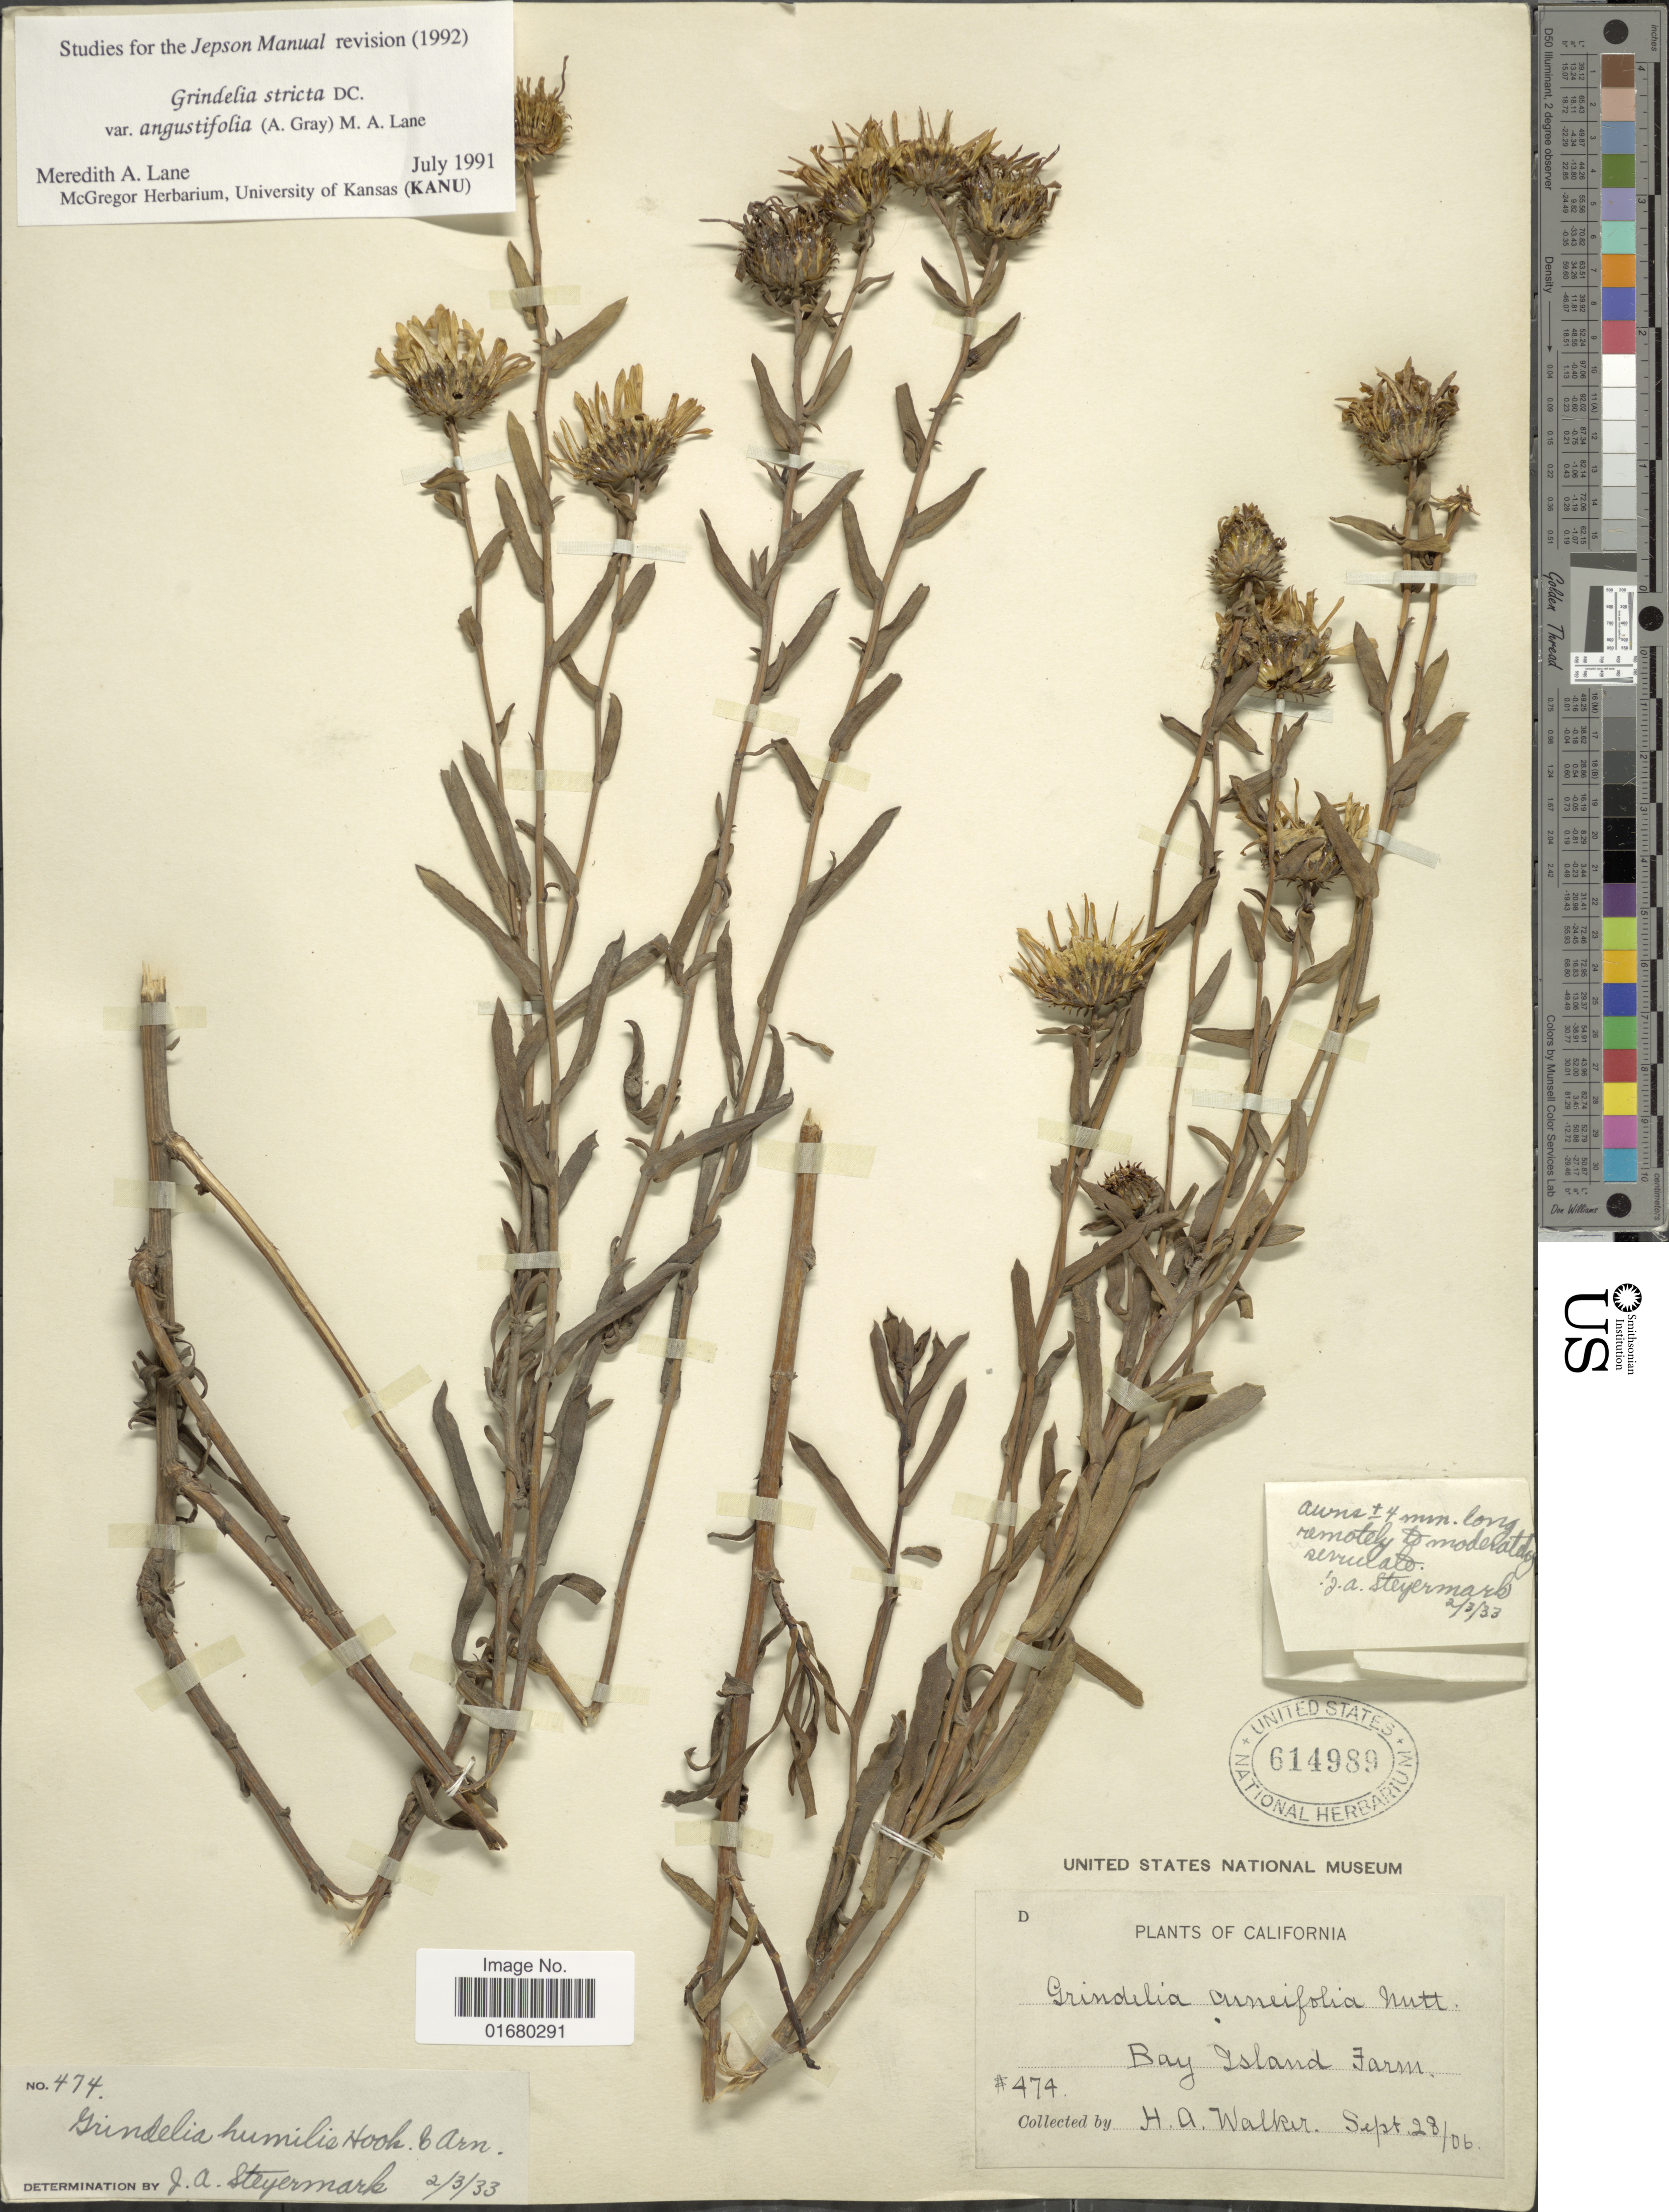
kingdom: Plantae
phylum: Tracheophyta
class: Magnoliopsida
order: Asterales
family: Asteraceae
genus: Grindelia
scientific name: Grindelia stricta var. angustifolia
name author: (A. Gray) M.A. Lane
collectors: H. Walker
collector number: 474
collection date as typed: Transcribed d/m/y: 28/9/6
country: United States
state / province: California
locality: Bay Island farm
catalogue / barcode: US 614989